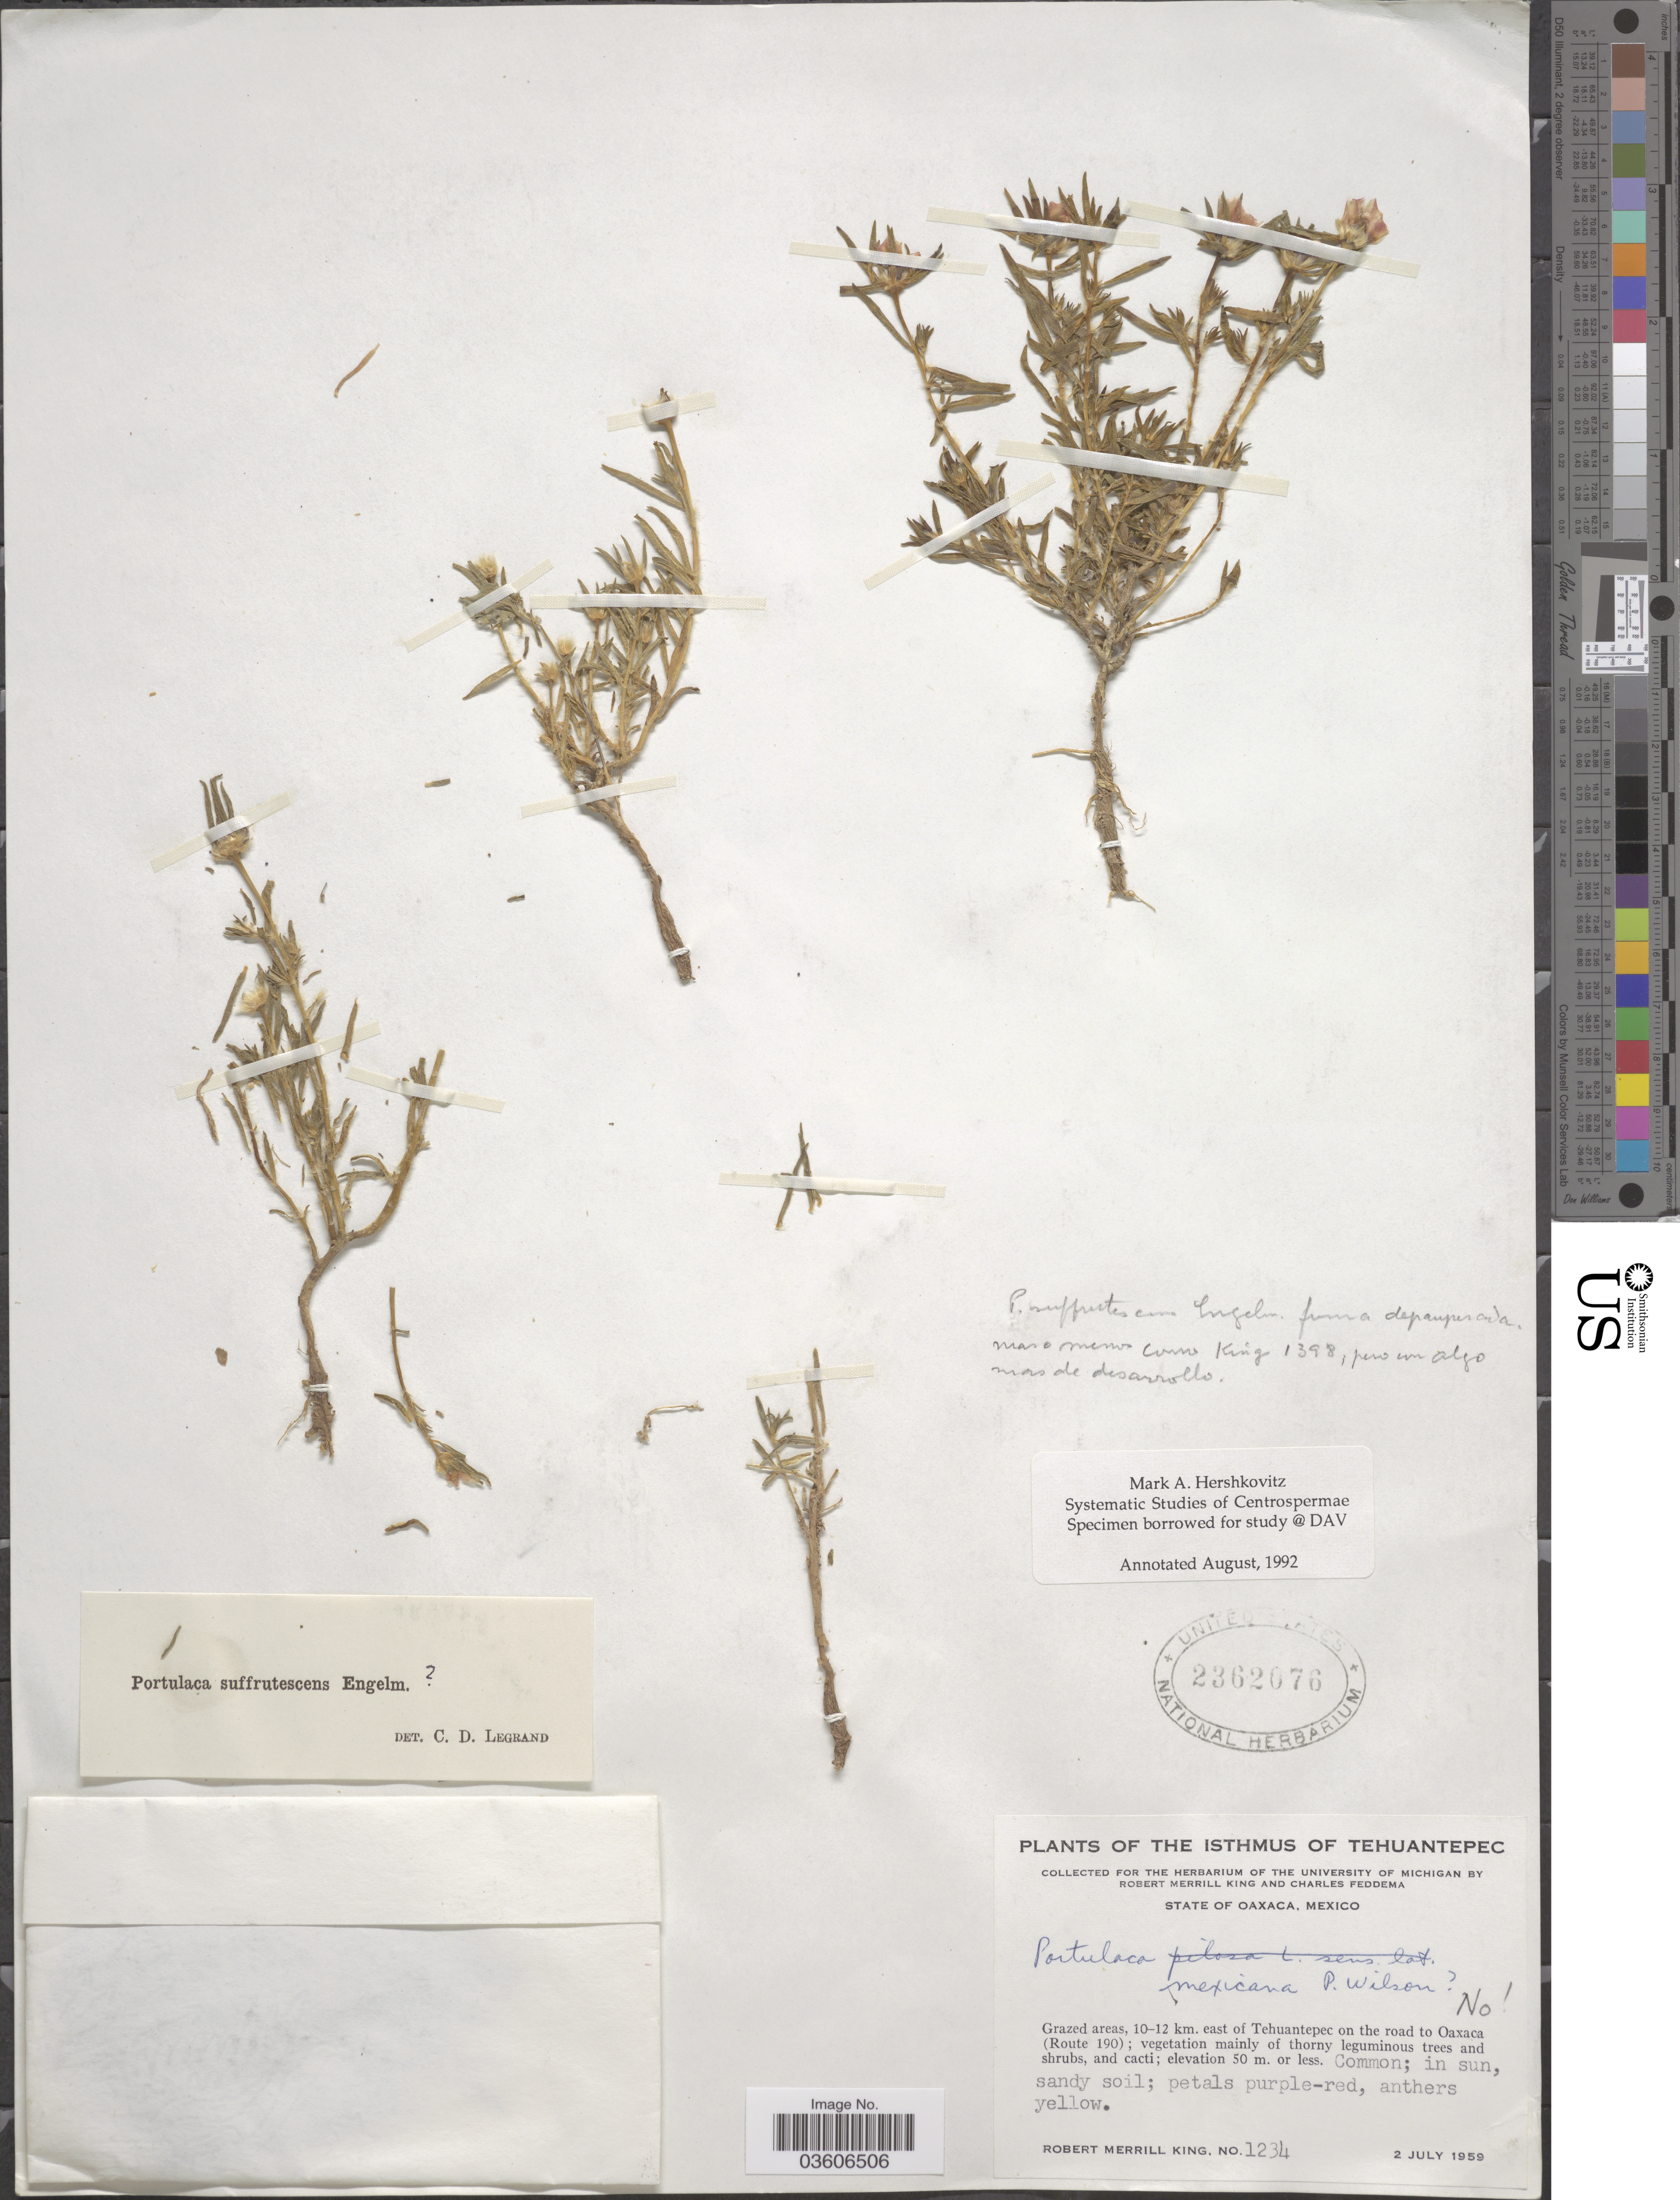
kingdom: Plantae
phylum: Tracheophyta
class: Magnoliopsida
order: Caryophyllales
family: Portulacaceae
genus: Portulaca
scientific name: Portulaca suffrutescens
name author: Engelm.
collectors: R. M. King & C. Feddema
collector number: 1234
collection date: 1959-07-02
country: Mexico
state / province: Oaxaca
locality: The Isthmus of Tehuantepec. 10-12 km. east of Tehuantepec on the road to Oaxaca (Route 190).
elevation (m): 50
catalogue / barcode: US 2362076